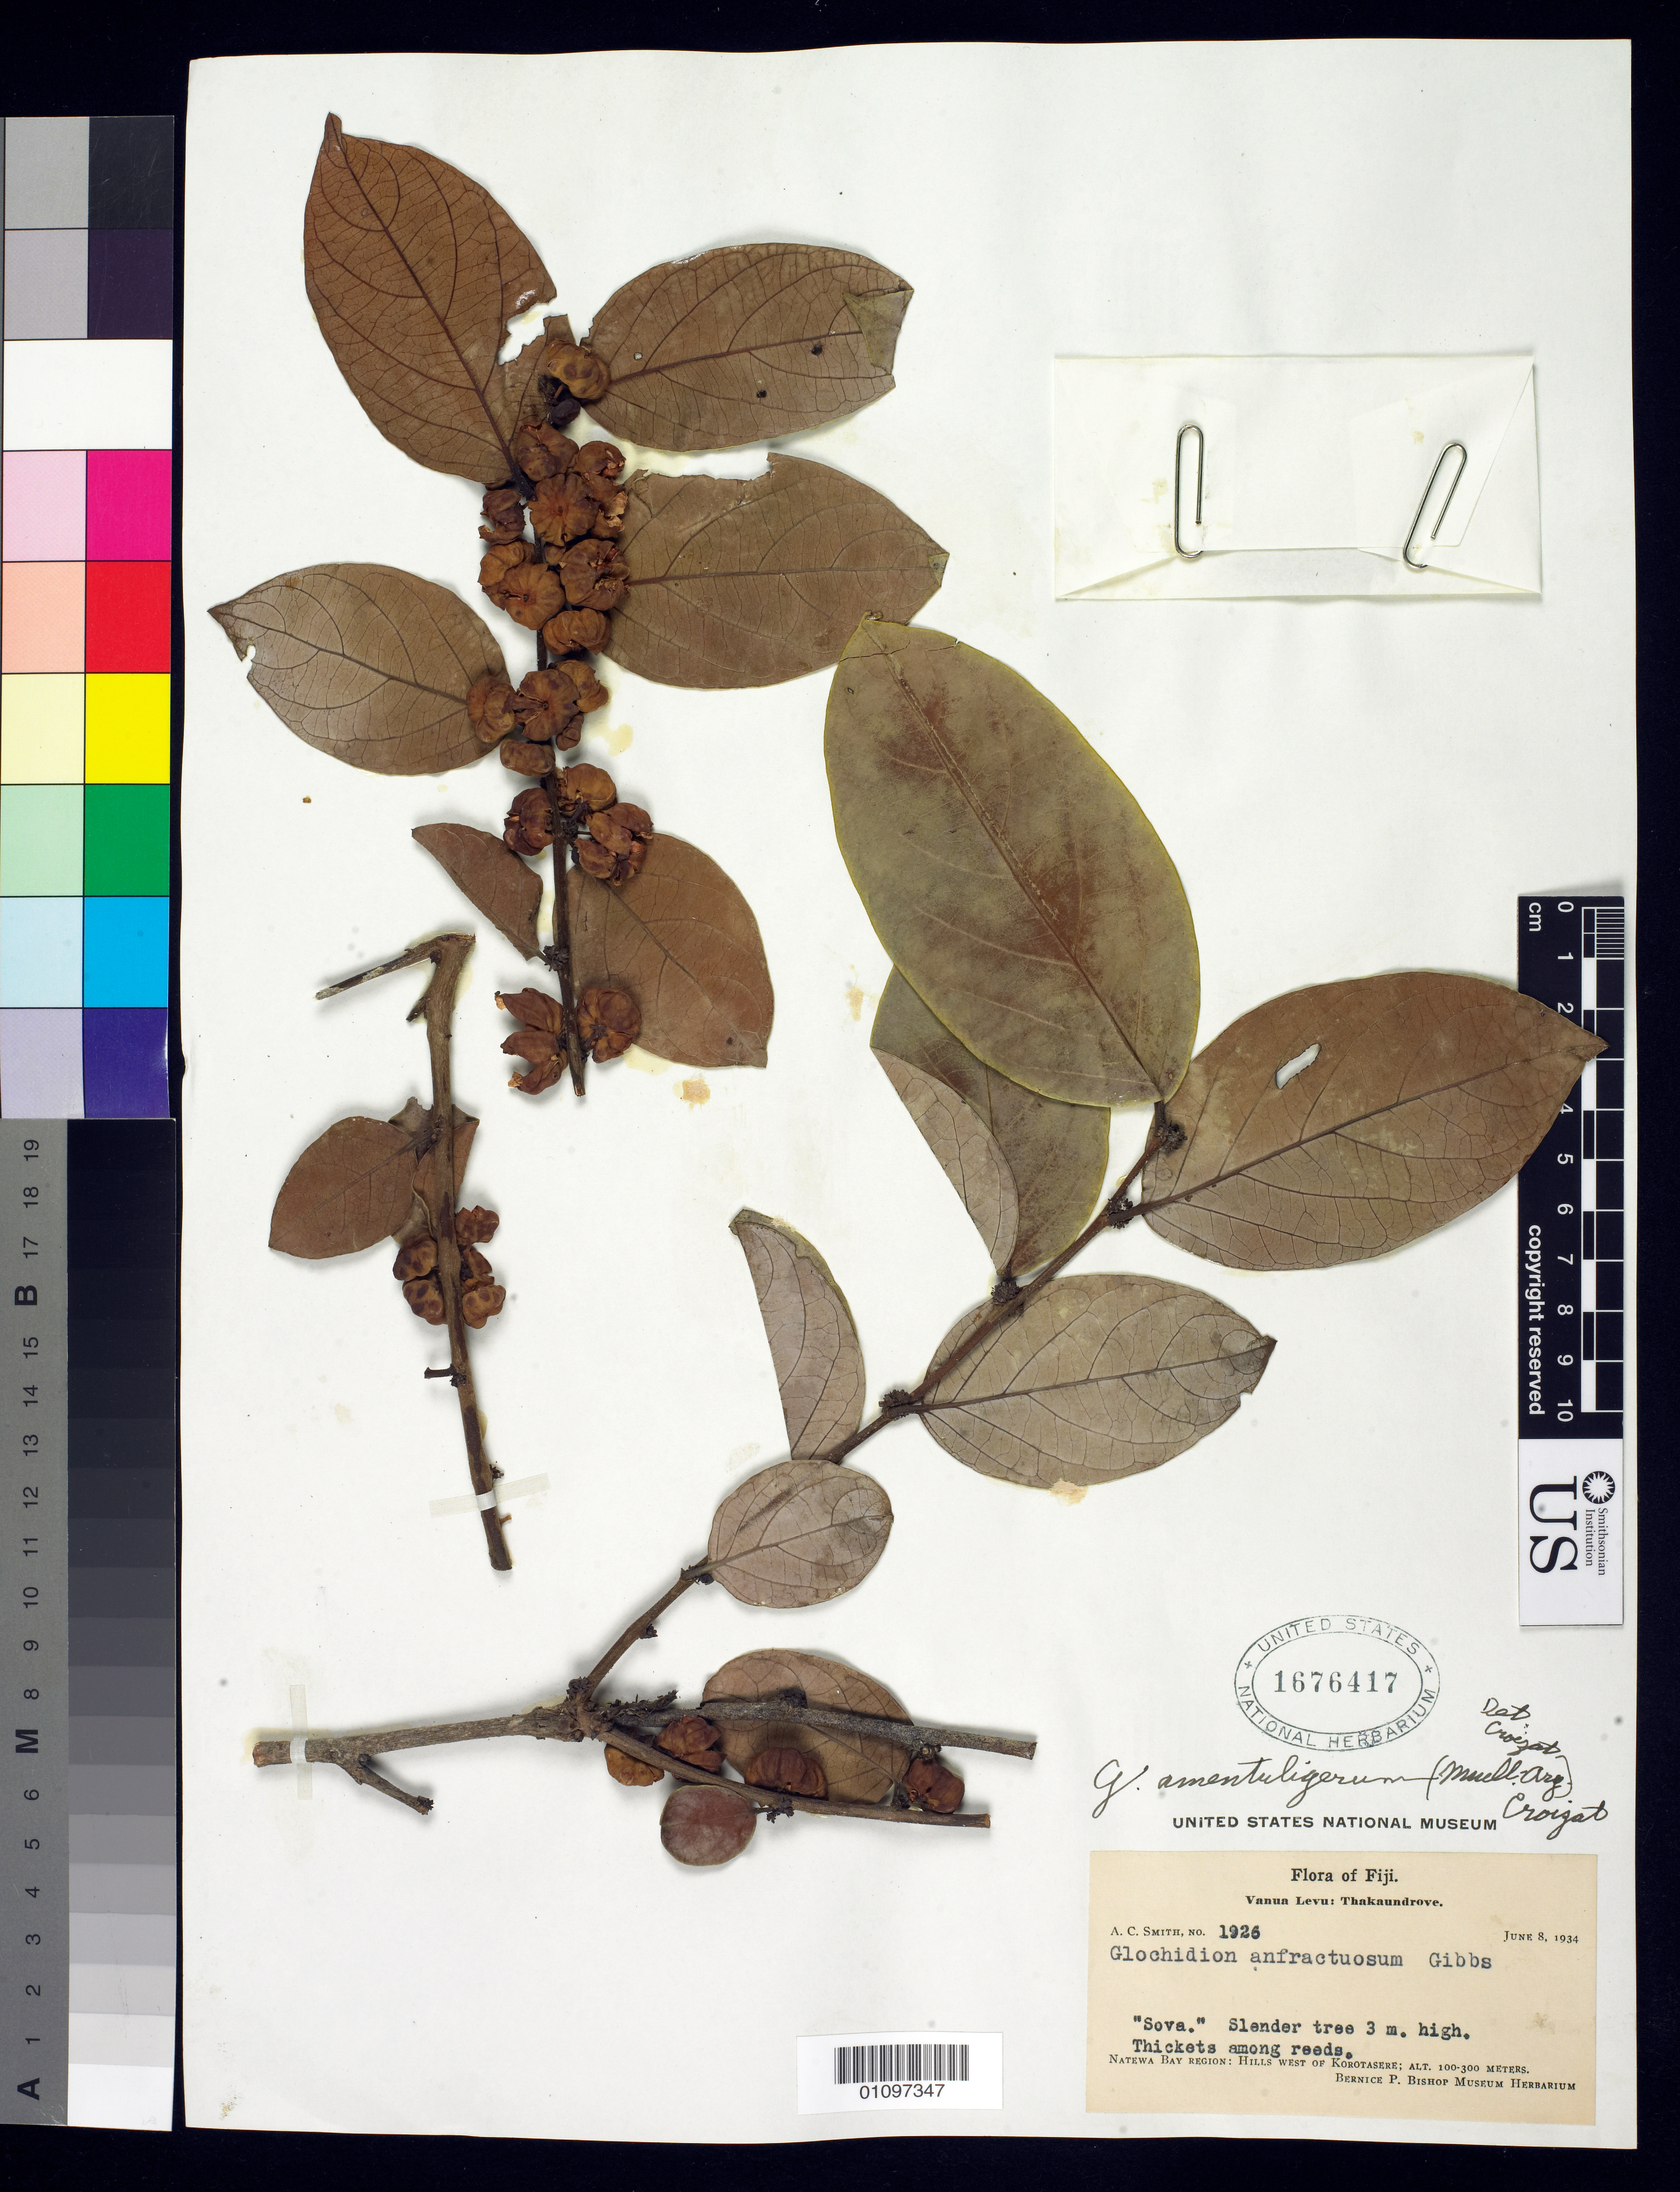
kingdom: Plantae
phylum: Tracheophyta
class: Magnoliopsida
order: Malpighiales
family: Phyllanthaceae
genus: Phyllanthus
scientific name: Phyllanthus amentuliger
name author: Müll. Arg.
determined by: Wagner, W. L., (BOT), Smithsonian Institution - National Museum of Natural History (UNITED STATES)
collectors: A. C. Smith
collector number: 1926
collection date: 1934-06-08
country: Fiji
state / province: Thakaundrove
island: Vanua Levu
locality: Natewa Bay region: hills west of Korotasere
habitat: Thicket among reeds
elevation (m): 100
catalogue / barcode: US 1676417